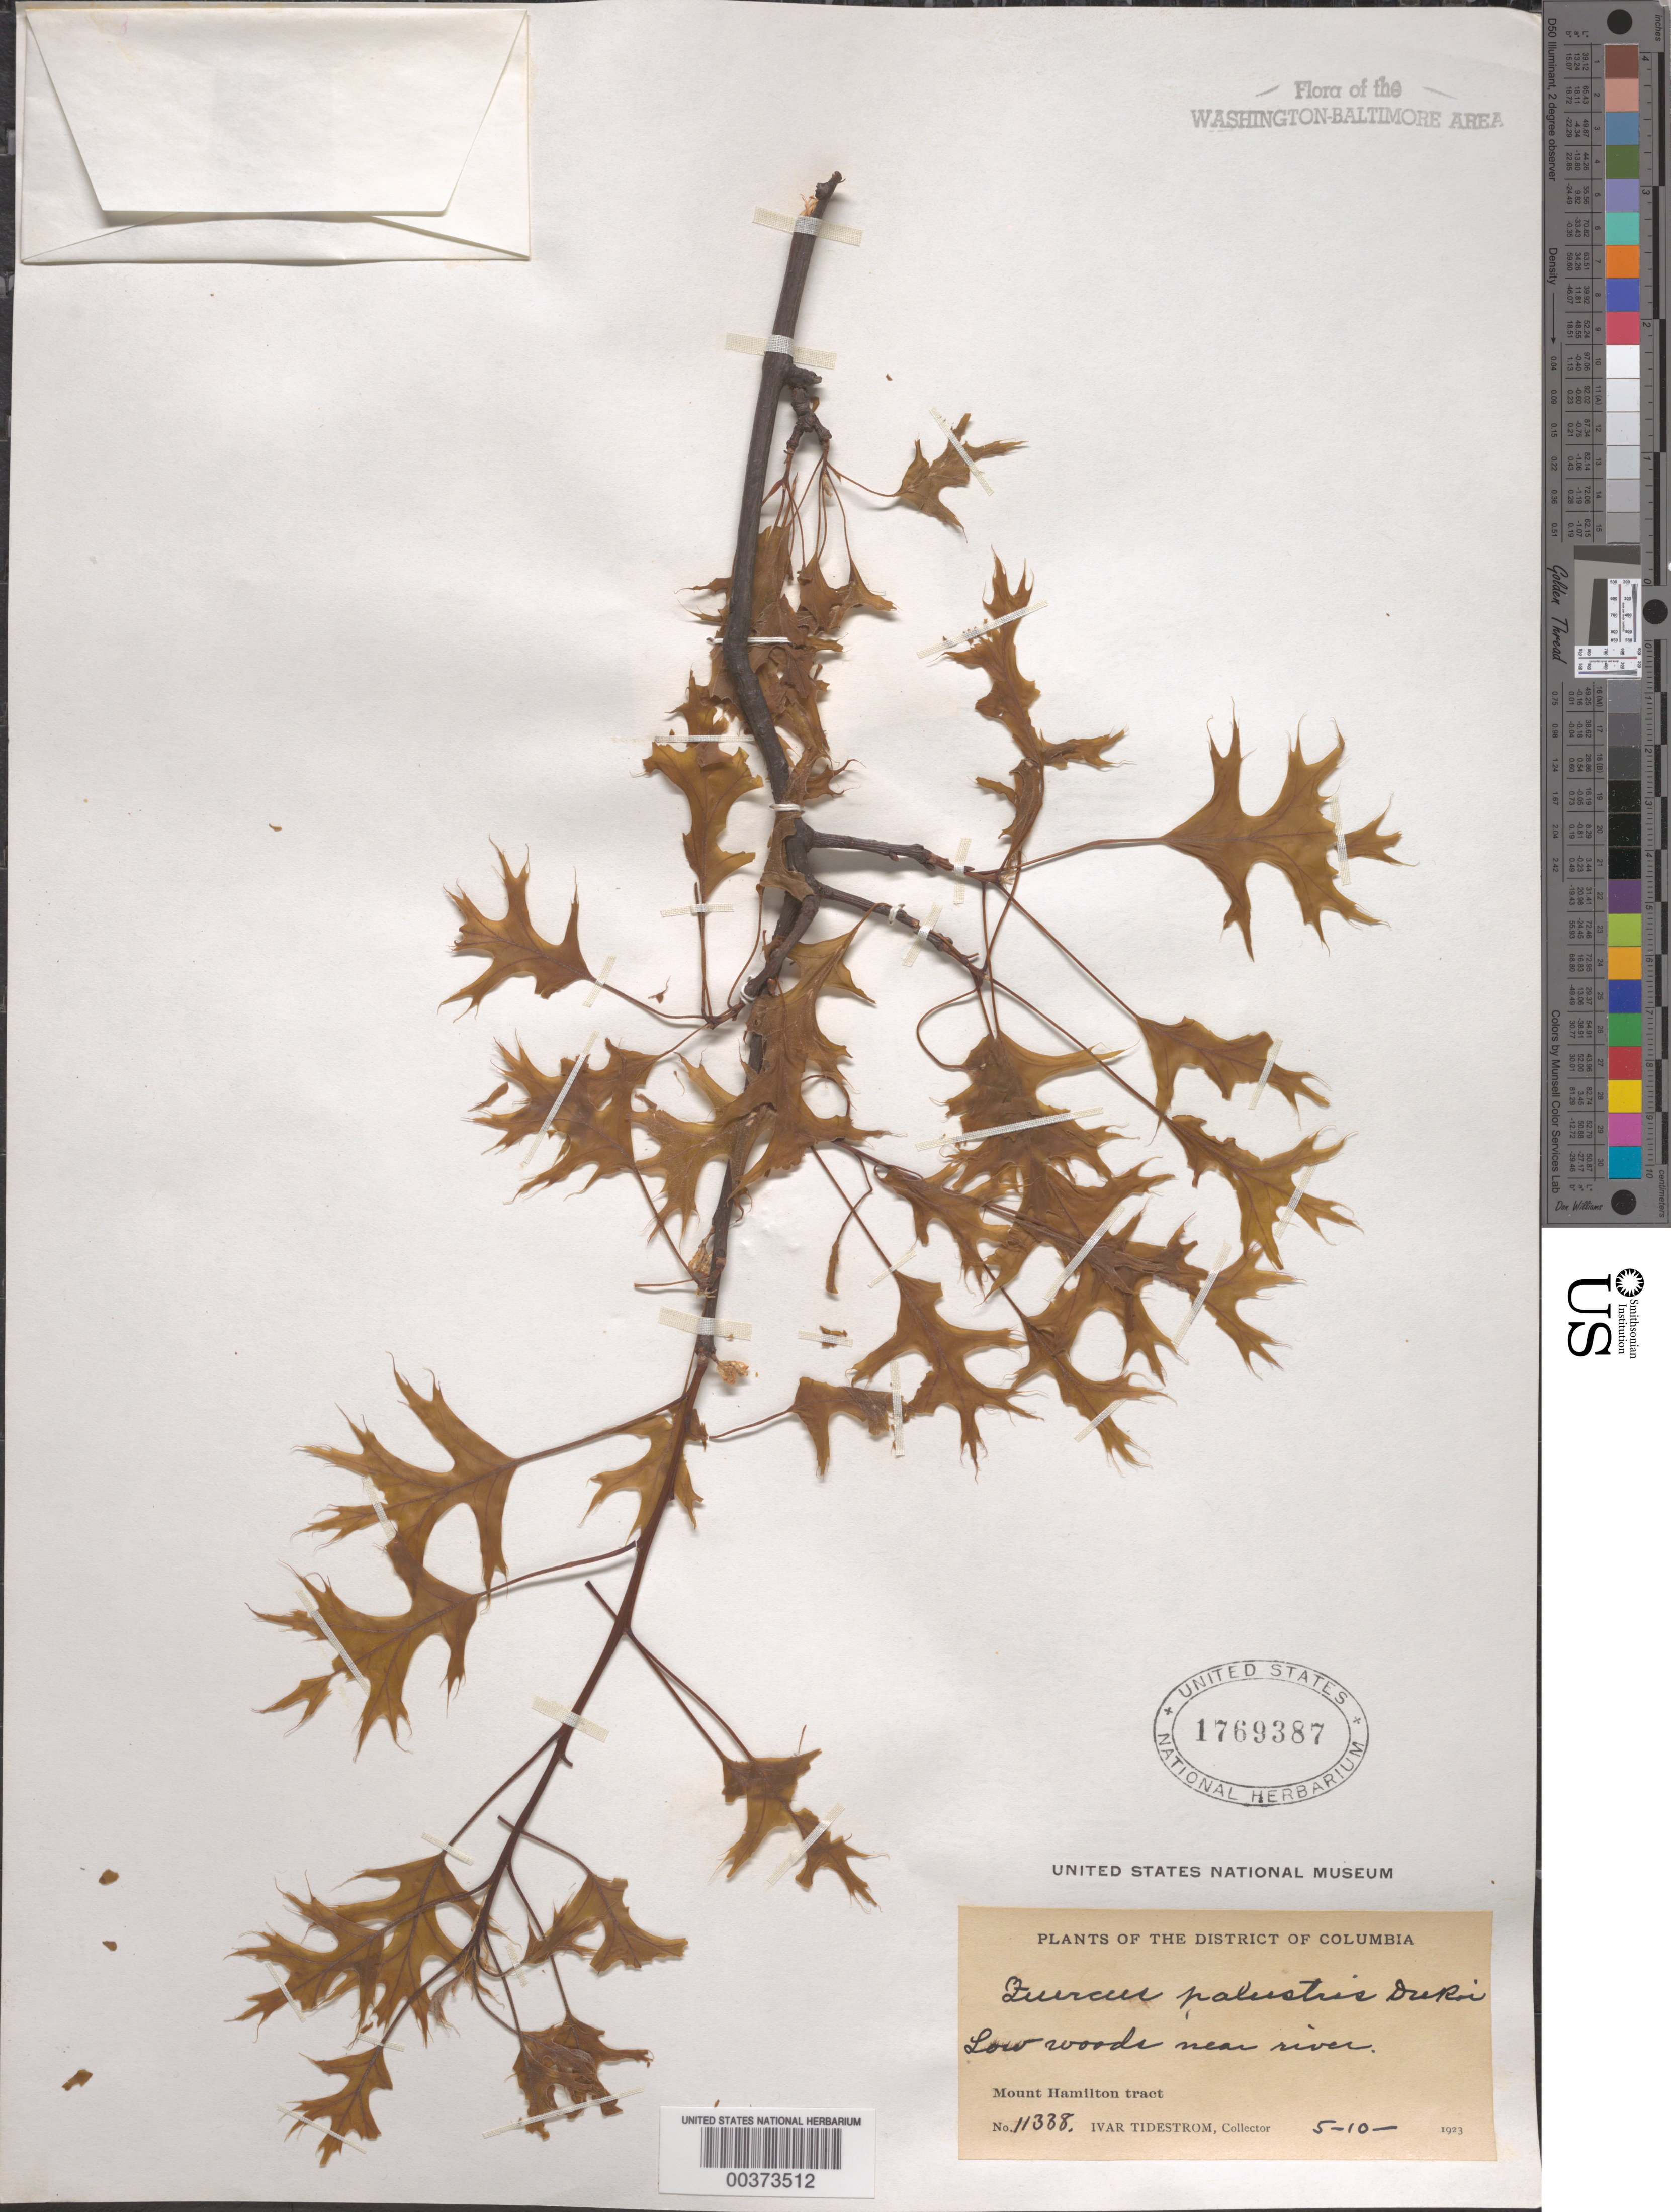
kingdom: Plantae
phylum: Tracheophyta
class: Magnoliopsida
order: Fagales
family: Fagaceae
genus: Quercus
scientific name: Quercus palustris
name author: Münchh.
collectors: I. F. Tidestrom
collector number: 11338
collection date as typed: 10 May 1923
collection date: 1923-05-10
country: United States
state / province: District of Columbia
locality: Mount Hamilton, near River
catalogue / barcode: US 1769387